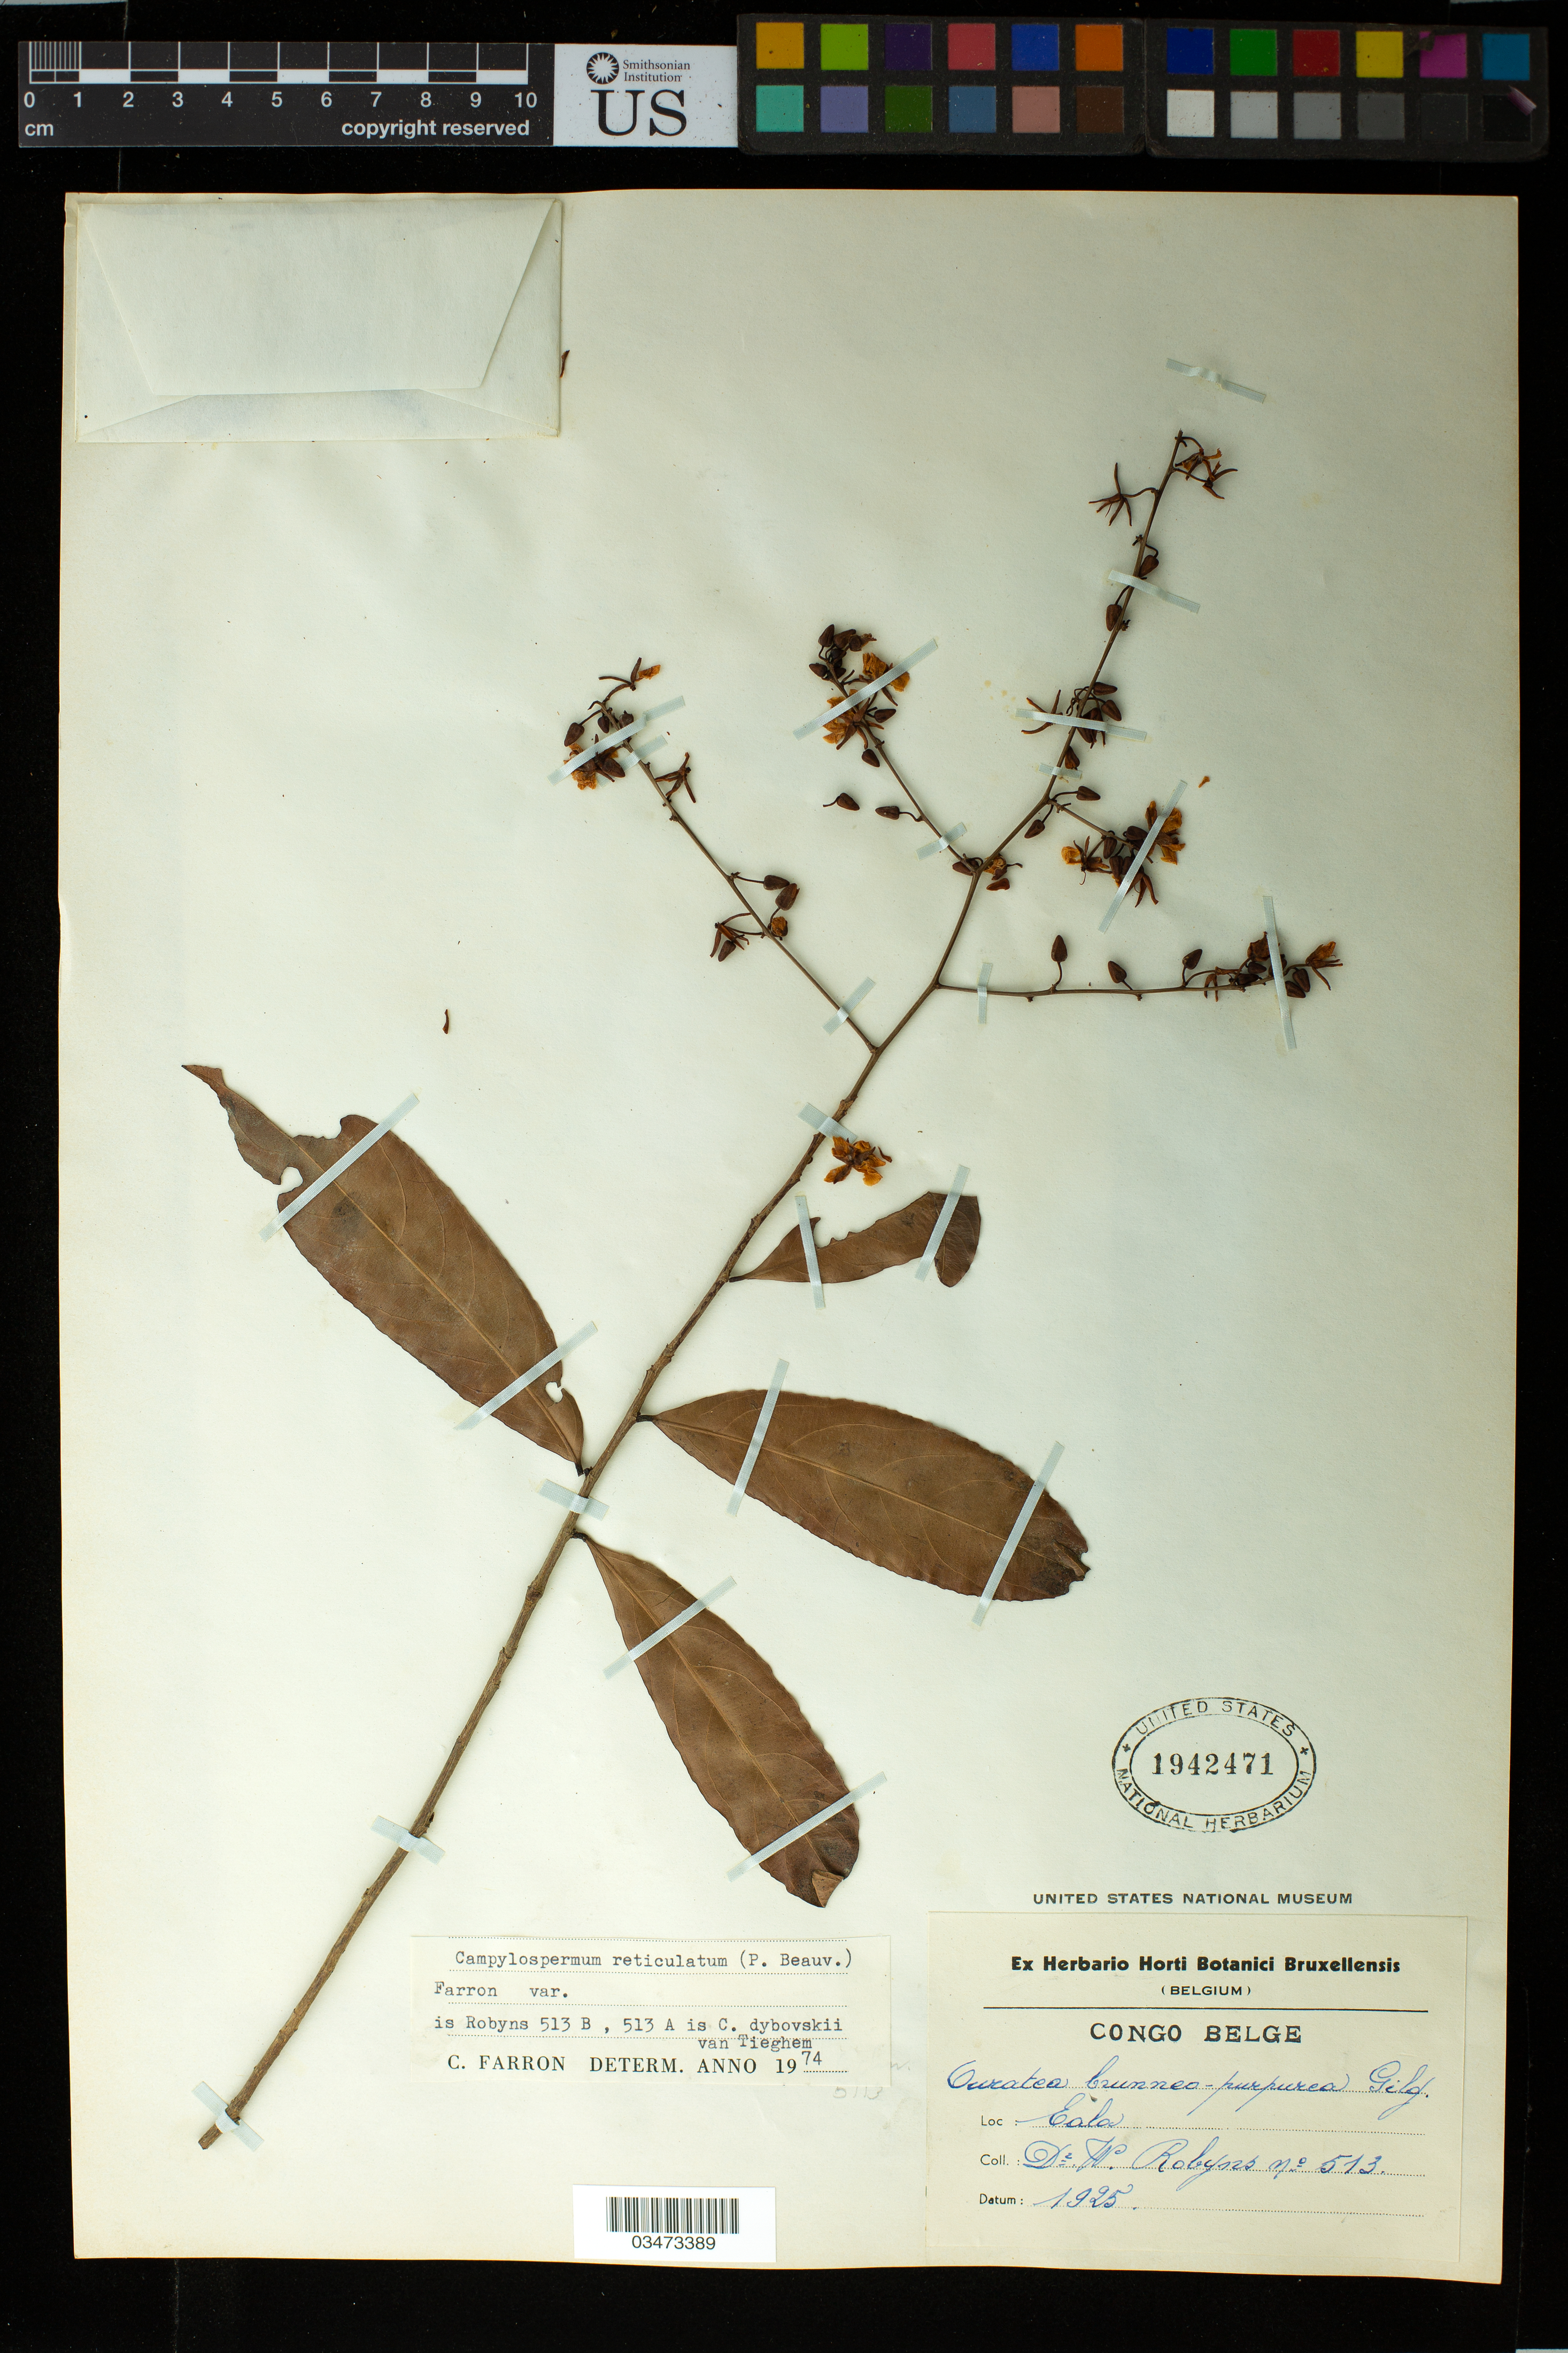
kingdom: Plantae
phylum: Tracheophyta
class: Magnoliopsida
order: Malpighiales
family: Ochnaceae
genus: Campylospermum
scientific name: Campylospermum reticulatum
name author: (P. Beauv.) Farron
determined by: Farron, Claude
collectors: F. Robyns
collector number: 513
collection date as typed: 1925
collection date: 1925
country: Congo, Democratic Republic of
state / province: Équateur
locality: Eala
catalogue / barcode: US 1942471